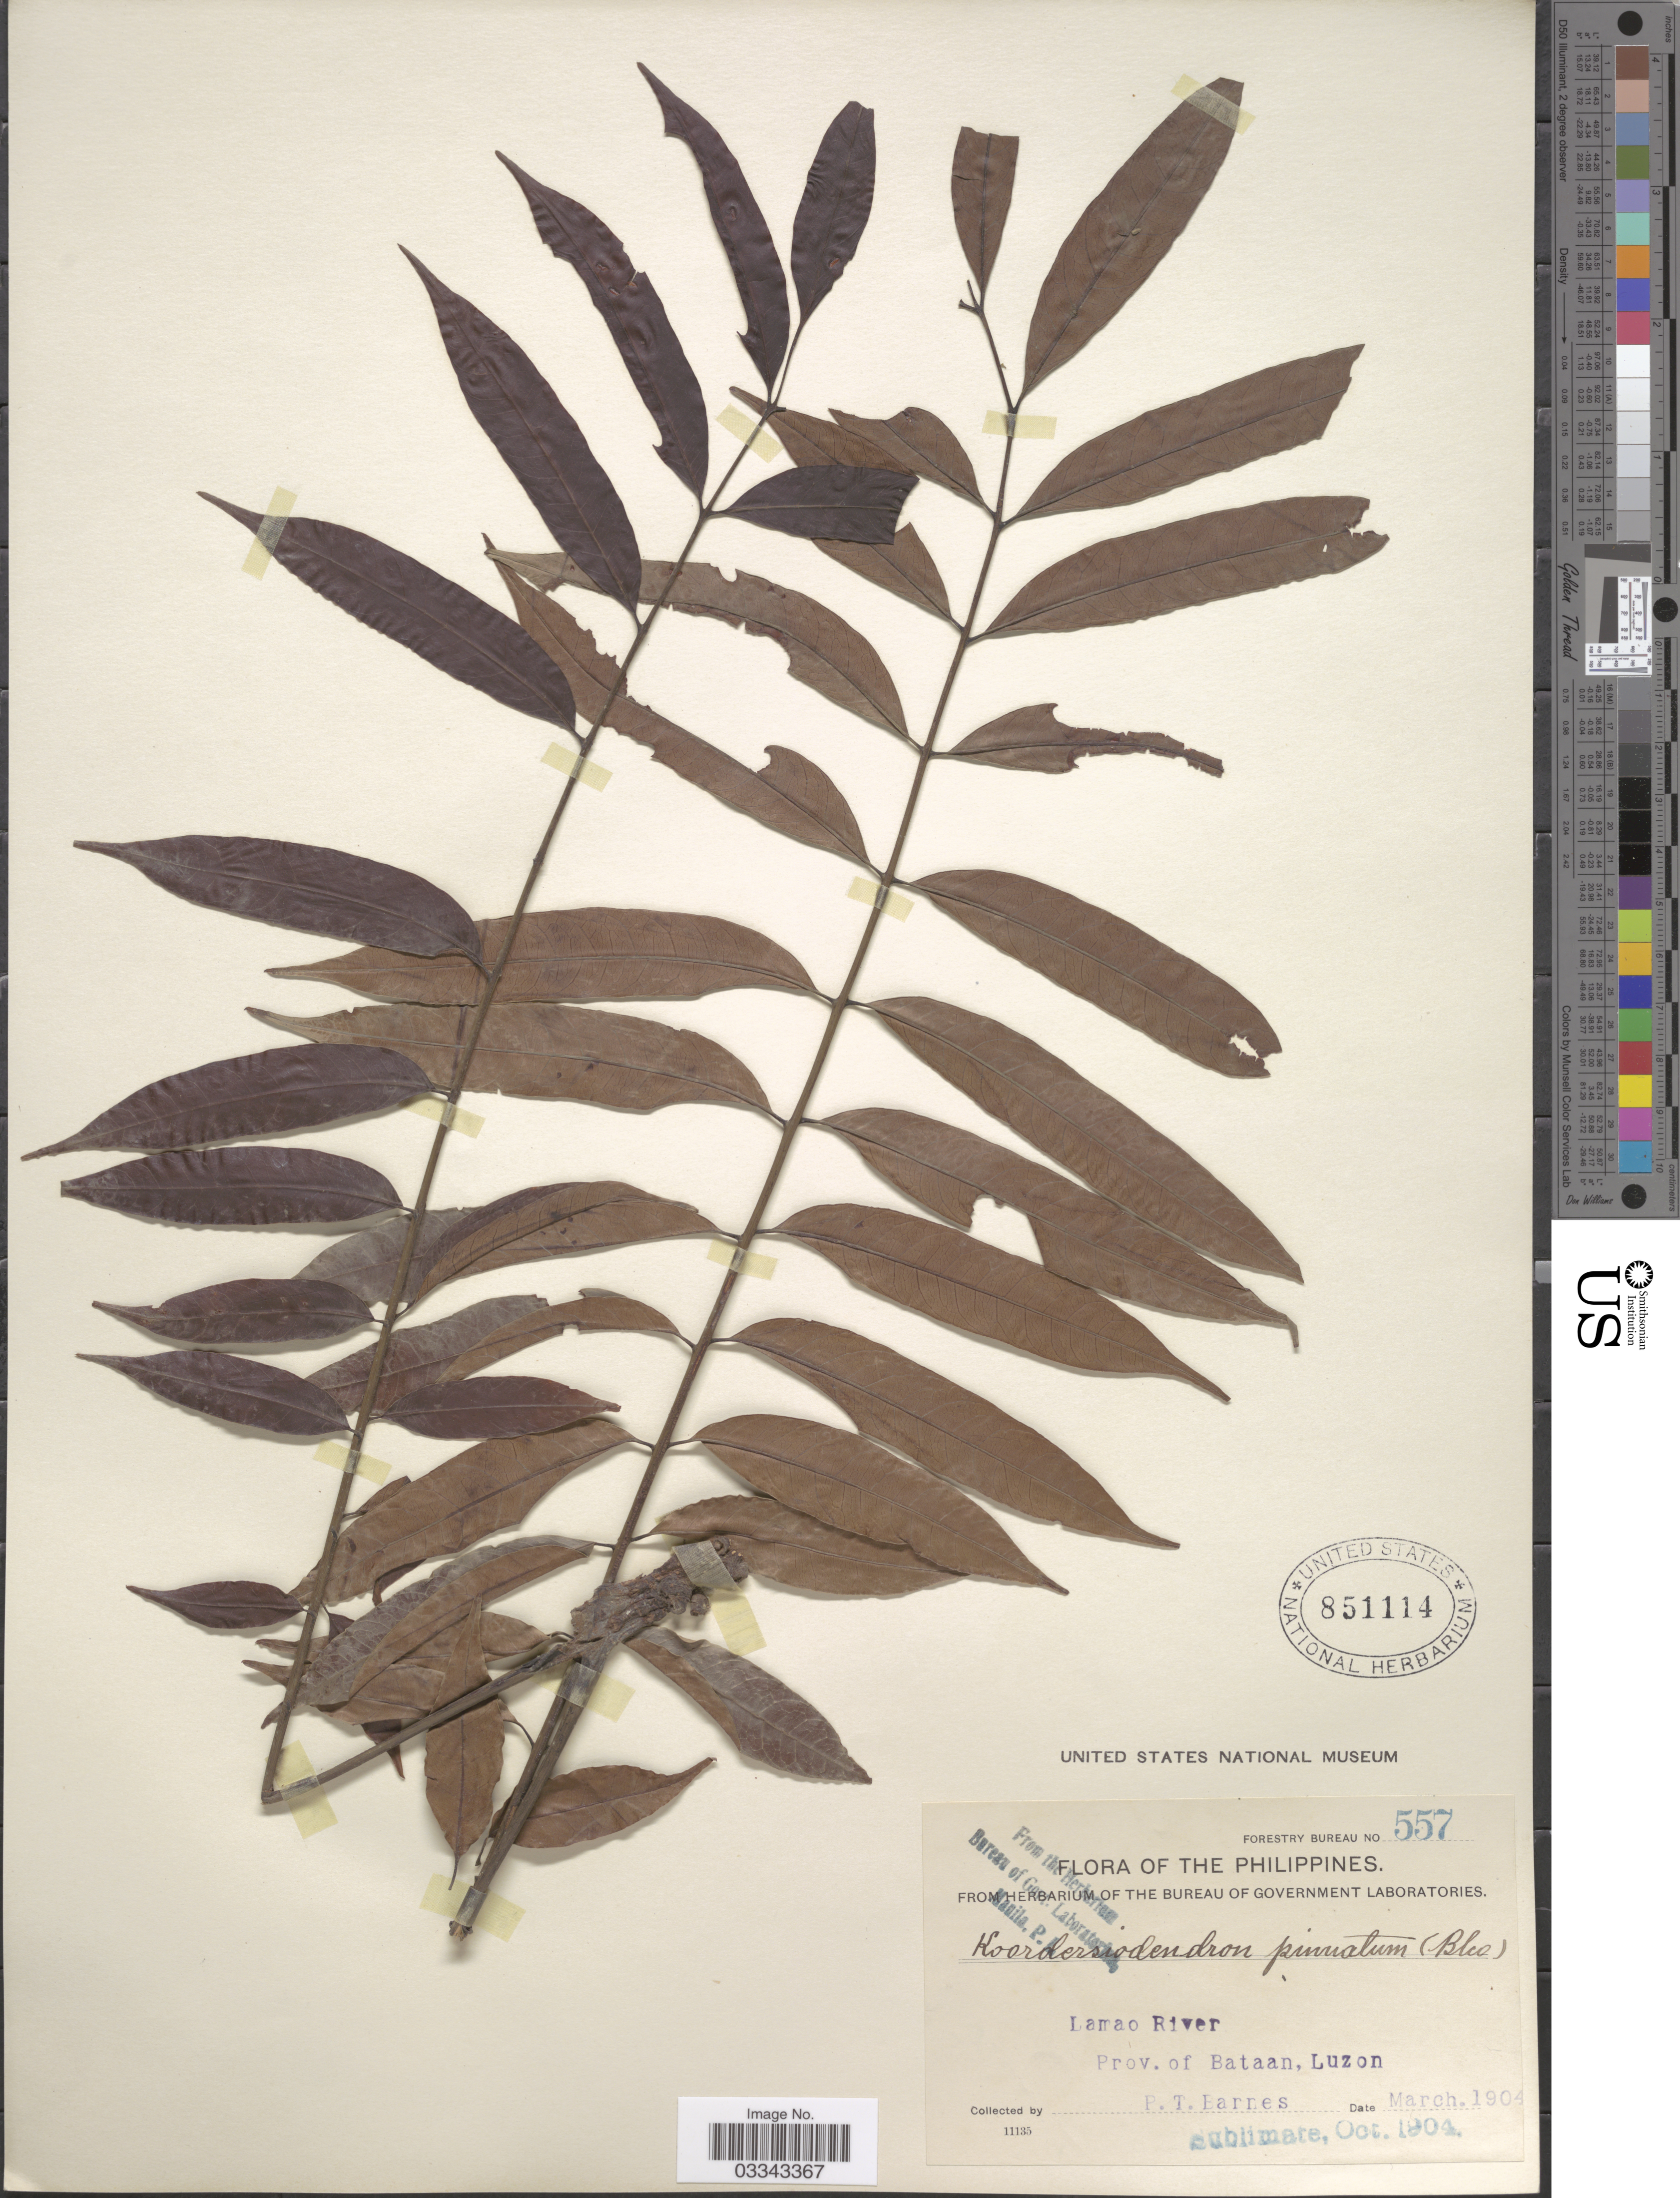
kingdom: Plantae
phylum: Tracheophyta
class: Magnoliopsida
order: Sapindales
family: Anacardiaceae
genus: Koordersiodendron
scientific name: Koordersiodendron pinnatum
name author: (Blanco) Merr.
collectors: P. Barnes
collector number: Forestry Bureau 557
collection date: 1904-03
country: Philippines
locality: Lamao River. Prov. of Bataan, Luzon.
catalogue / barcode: US 851114